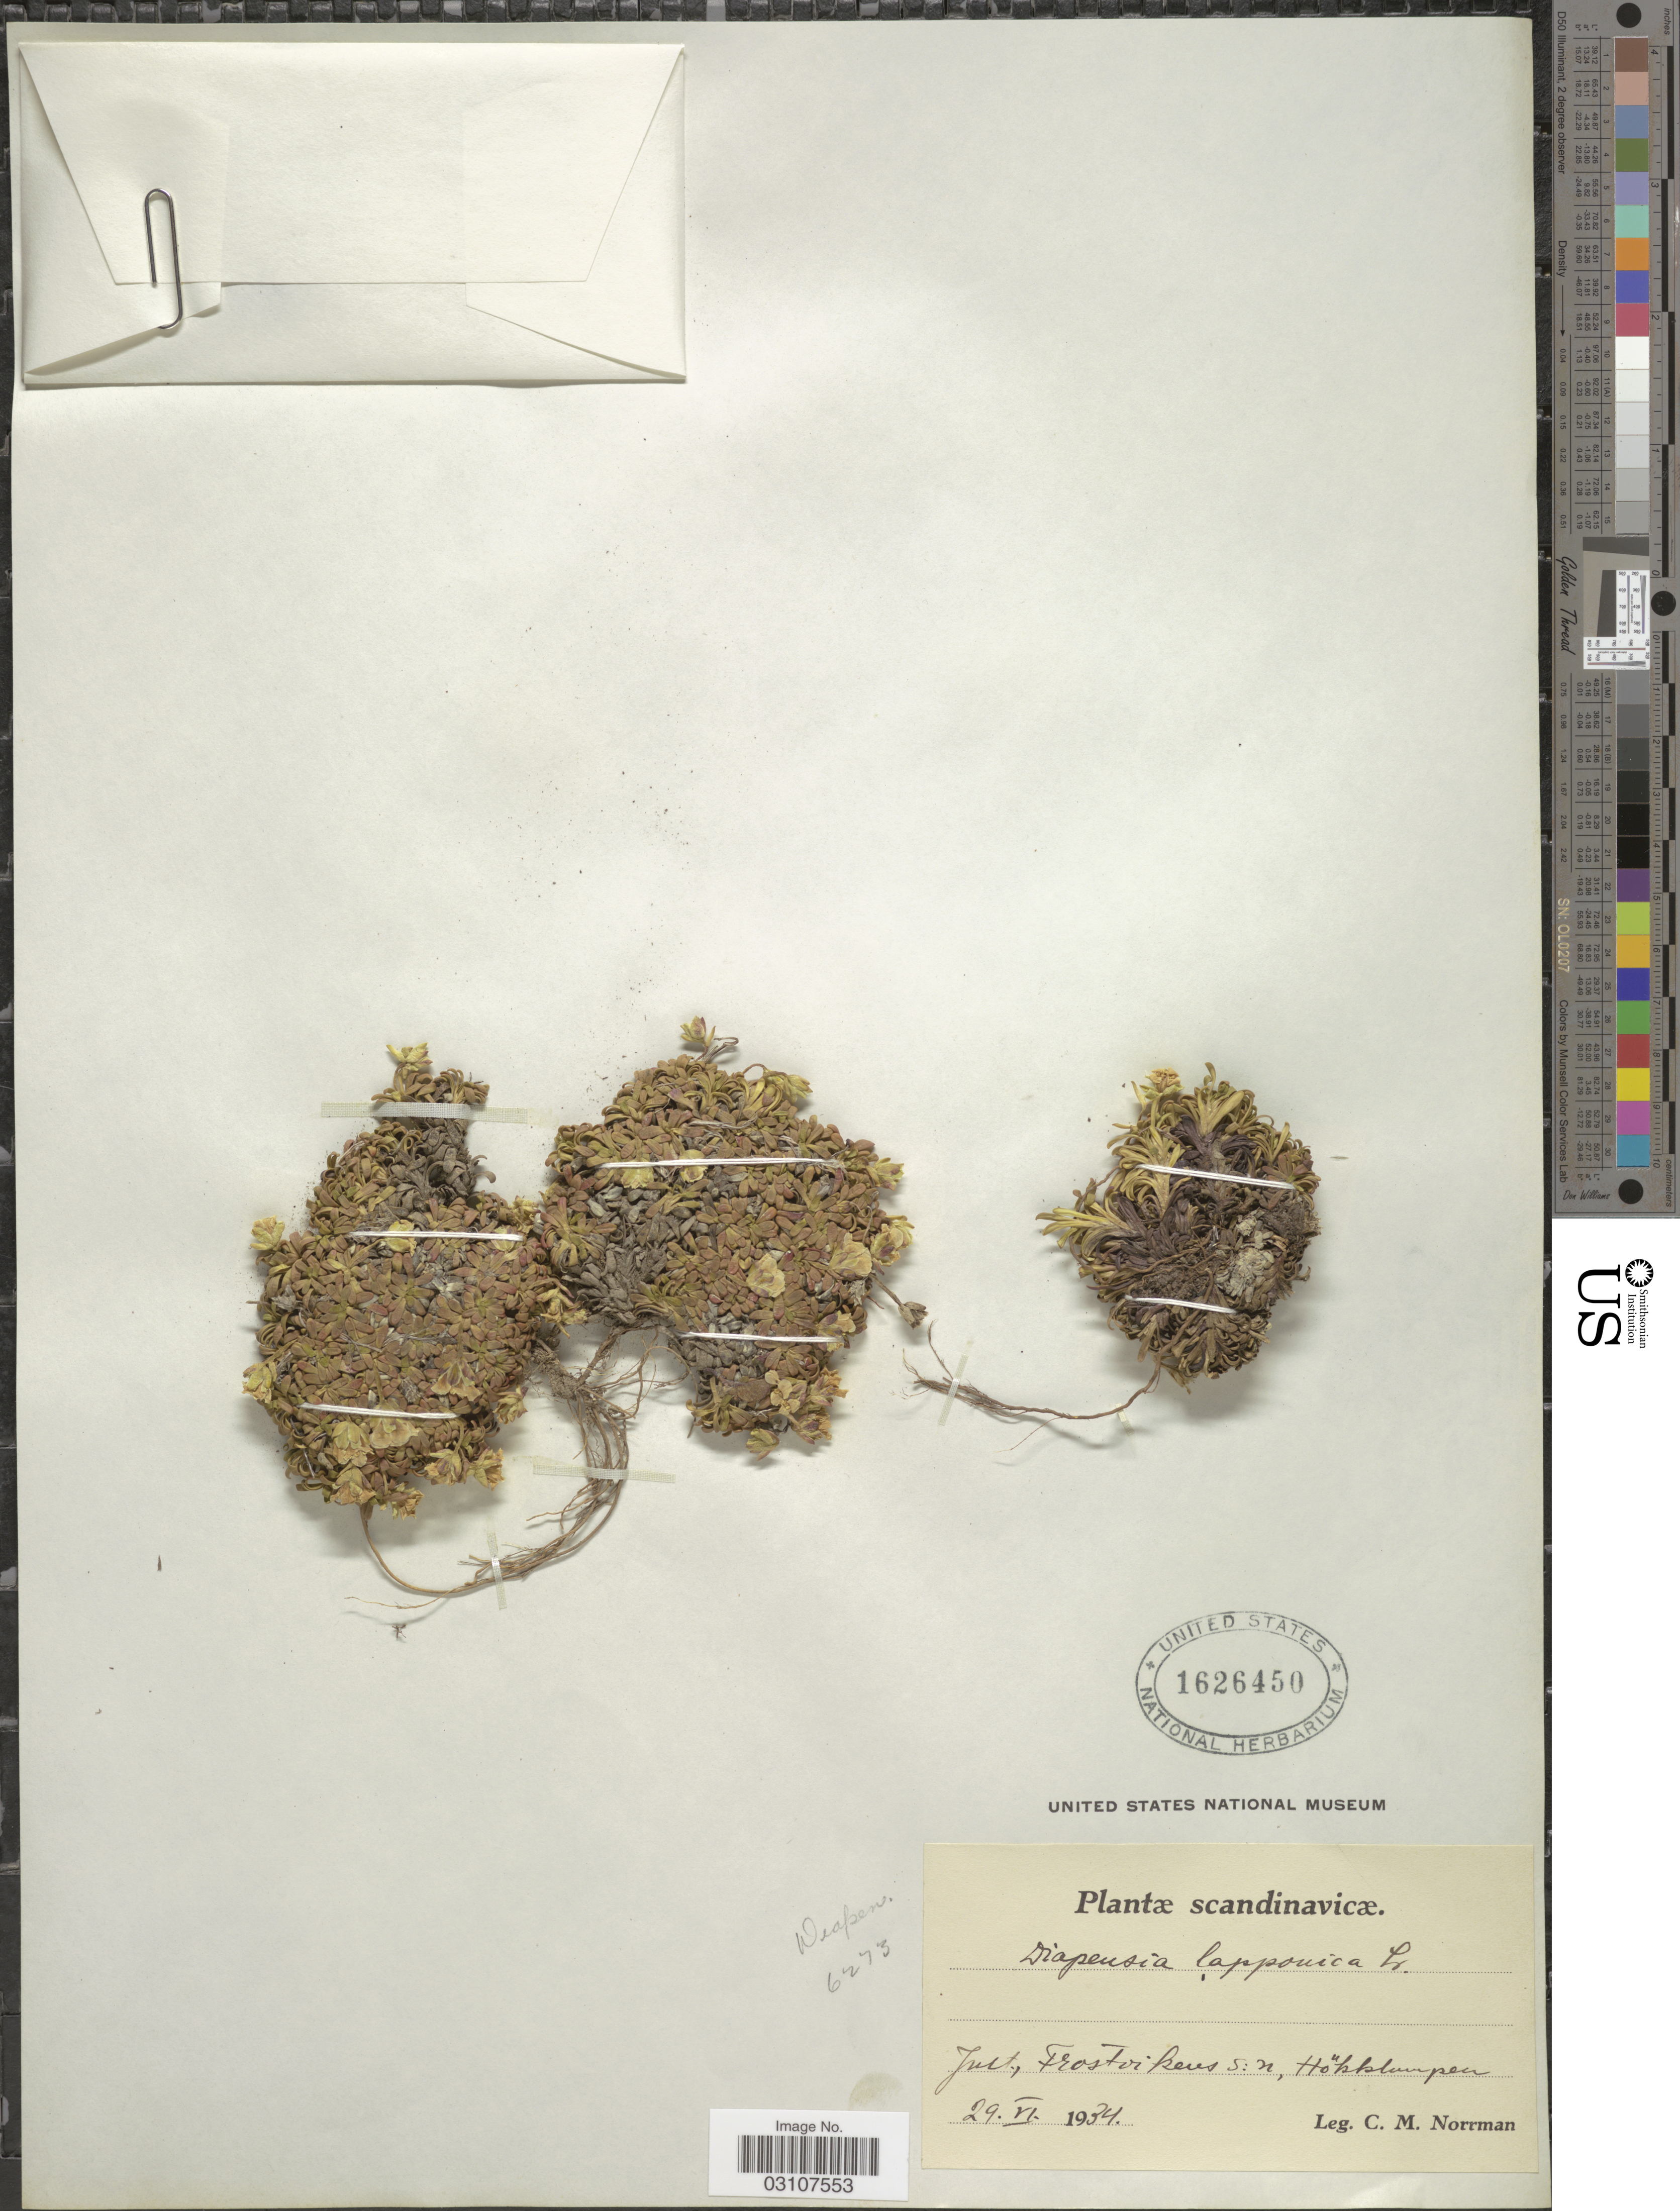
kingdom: Plantae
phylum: Tracheophyta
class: Magnoliopsida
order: Ericales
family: Diapensiaceae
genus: Diapensia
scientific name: Diapensia lapponica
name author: L.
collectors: C. Norrman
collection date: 1934-06-29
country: Sweden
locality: Scandinavicæ. Jmt., Frostvikens, Hökklumpen.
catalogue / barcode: US 1626450